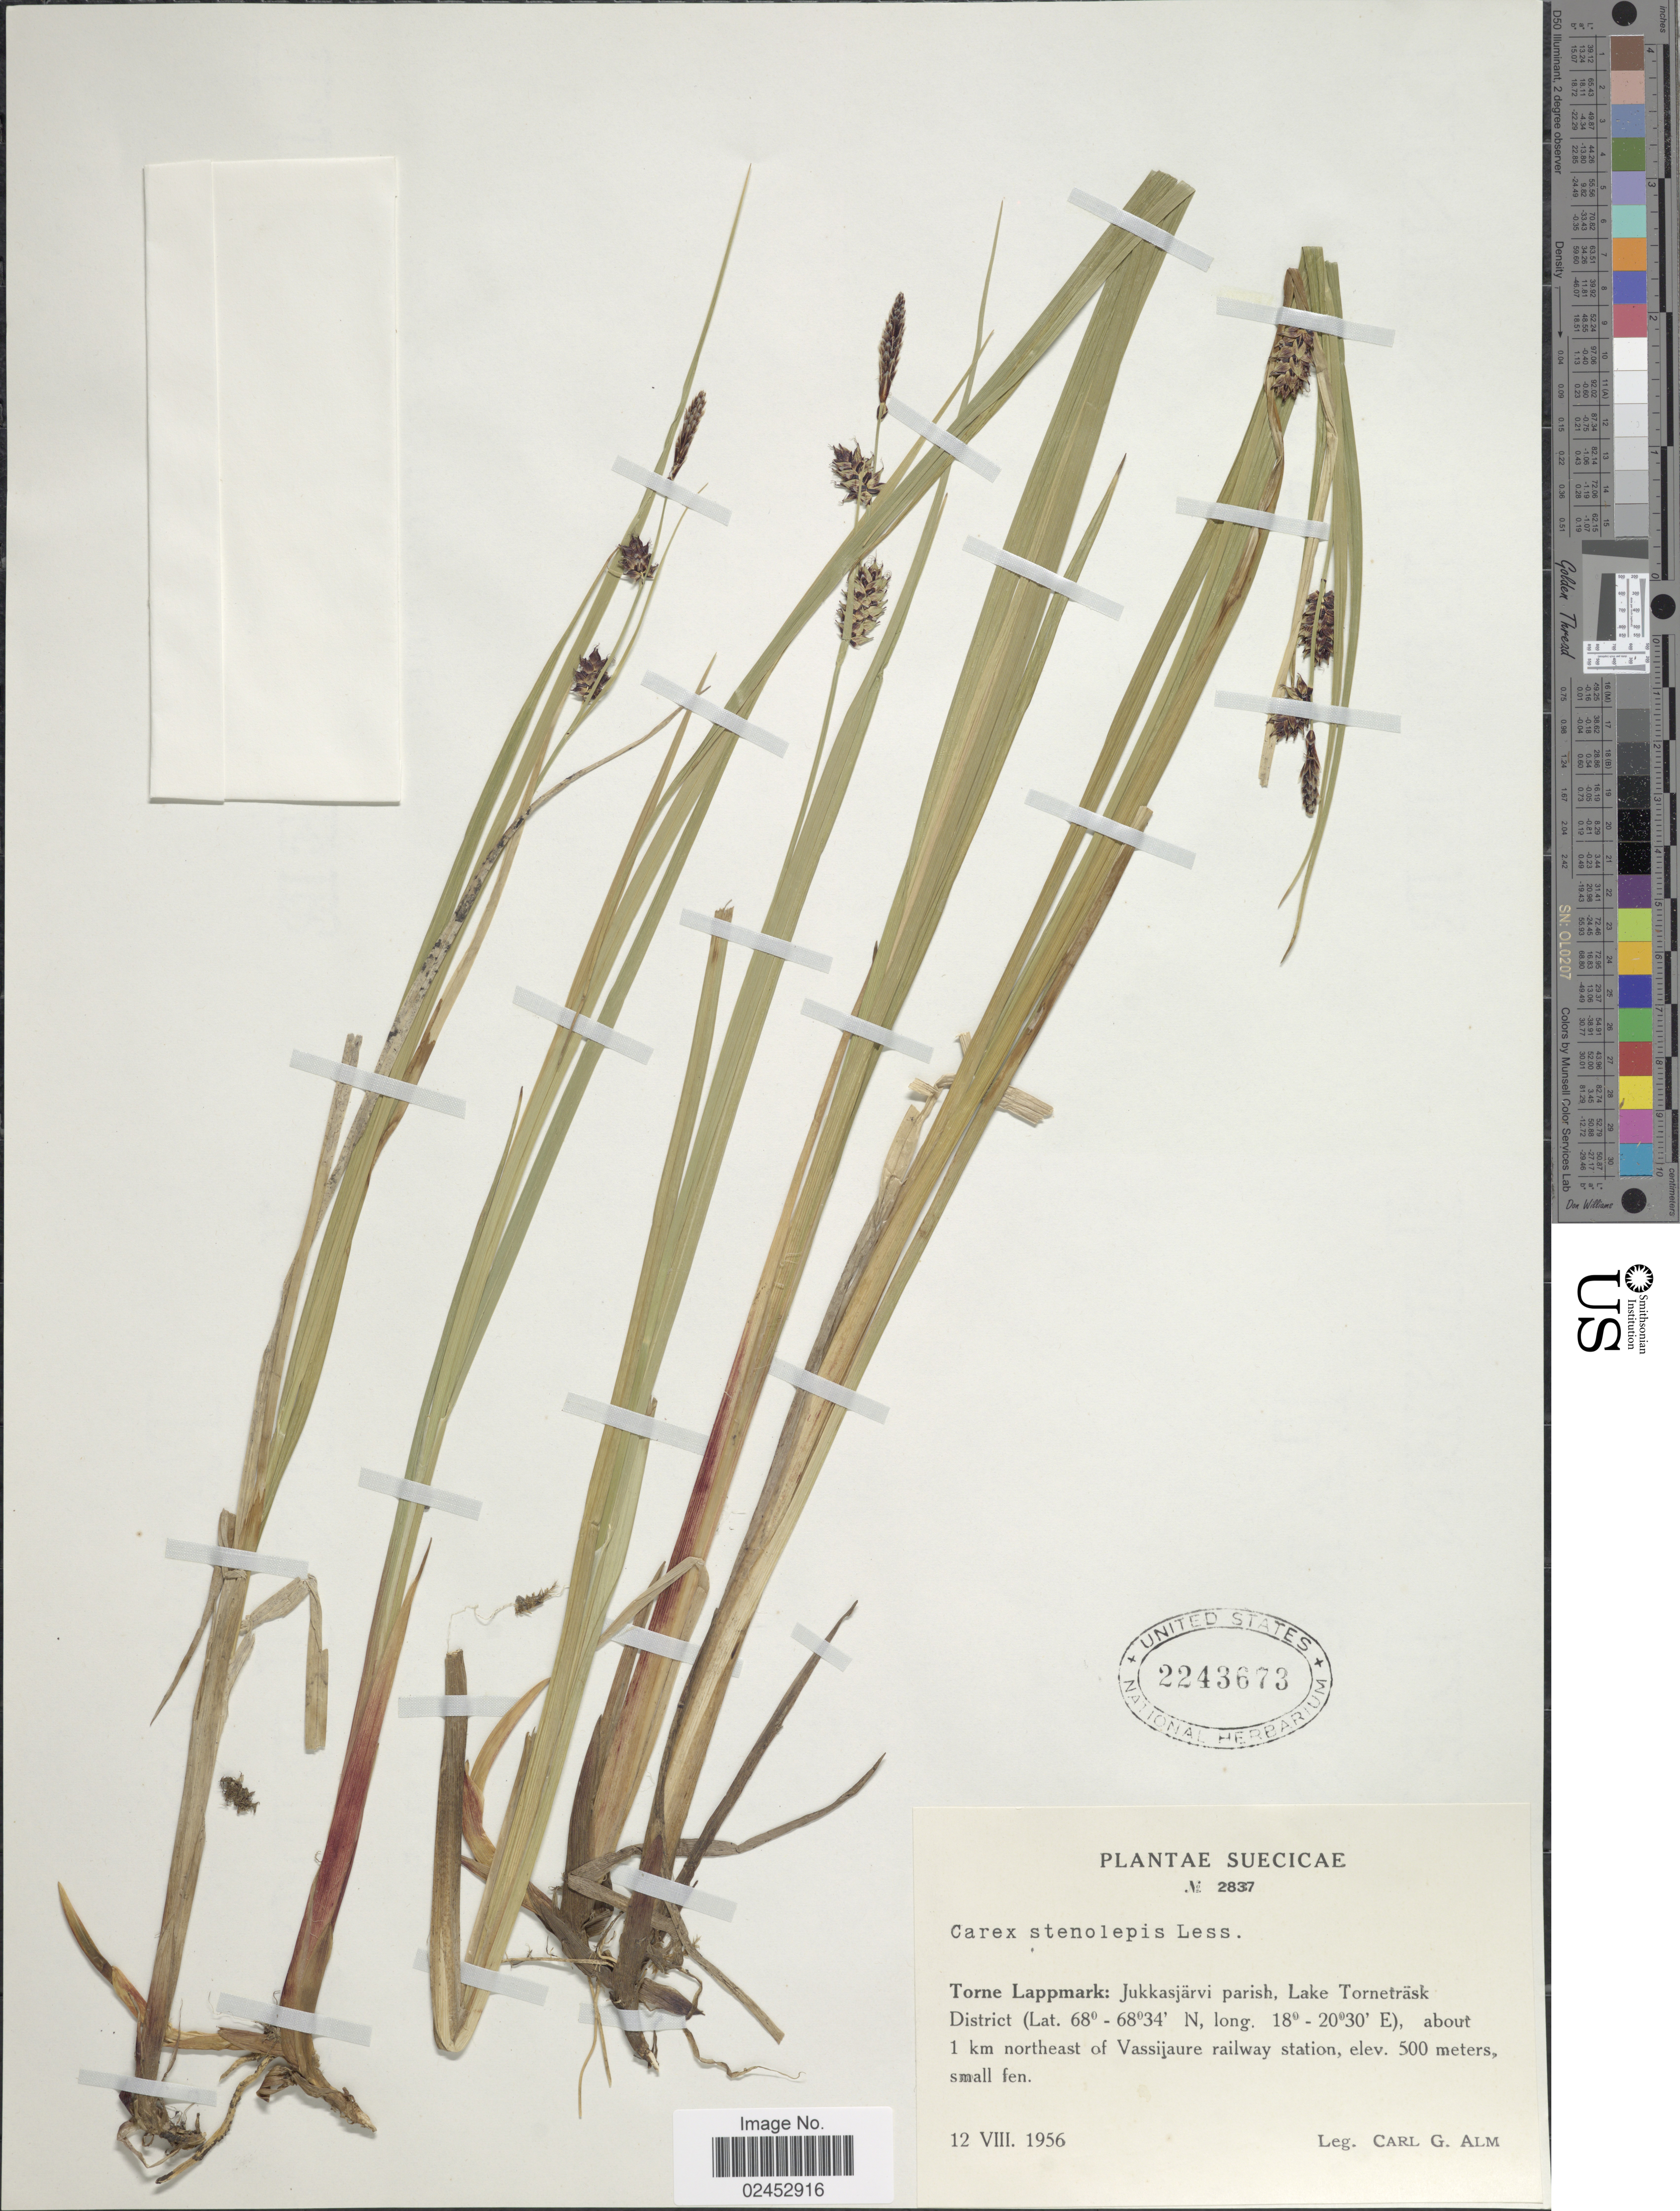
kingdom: Plantae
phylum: Tracheophyta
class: Liliopsida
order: Poales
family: Cyperaceae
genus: Carex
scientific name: Carex rostrata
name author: Stokes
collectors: C. G. Alm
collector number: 2837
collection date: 1956-08-12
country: Sweden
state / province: Norrbotten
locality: Suecicae, Torne Lappmark: Jukkasjarvi parish, Lake Tornetrask District, about 1 km northeast of Vassijaure railway station, small fen.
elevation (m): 500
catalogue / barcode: US 2243673